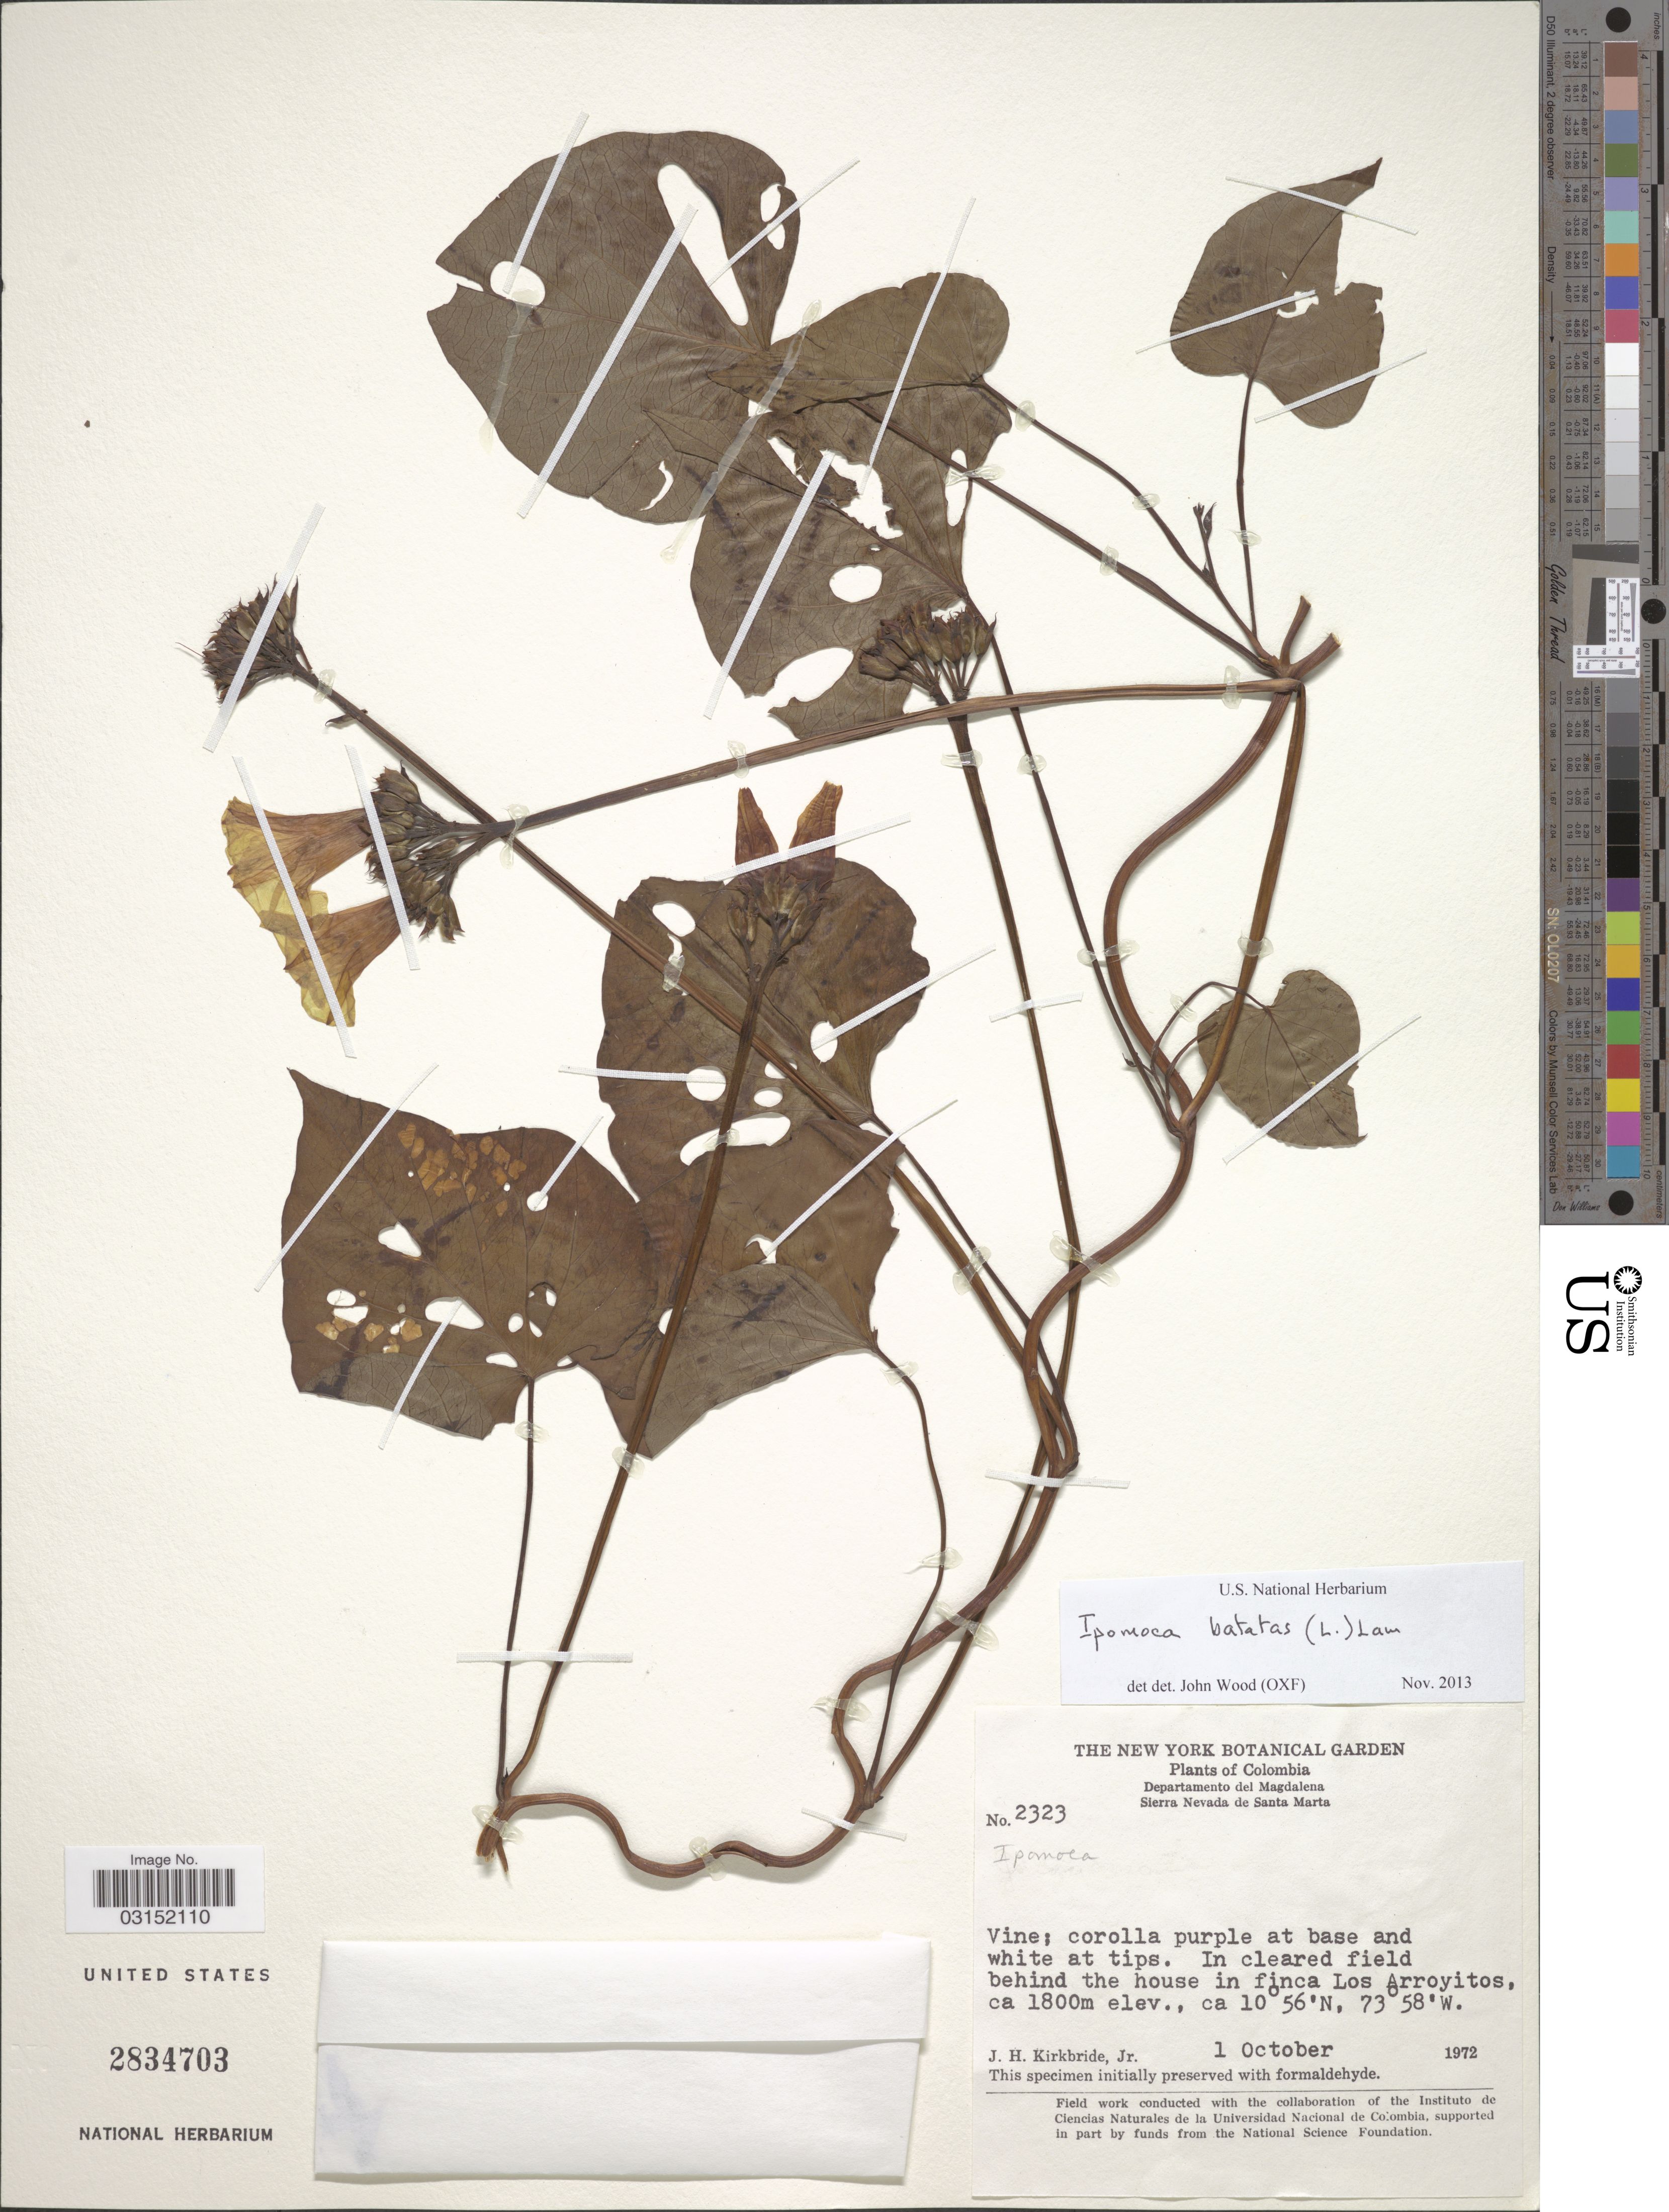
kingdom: Plantae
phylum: Tracheophyta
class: Magnoliopsida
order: Solanales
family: Convolvulaceae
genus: Ipomoea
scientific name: Ipomoea batatas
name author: (L.) Lam.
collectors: J. H. Kirkbride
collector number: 2323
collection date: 1972-10-01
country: Colombia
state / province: Magdalena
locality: Departamento del Magdalena, Sierra Nevada de Santa Marta, In cleared field behind the house in finca Los Arroyitos.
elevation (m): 1800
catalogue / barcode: US 2834703